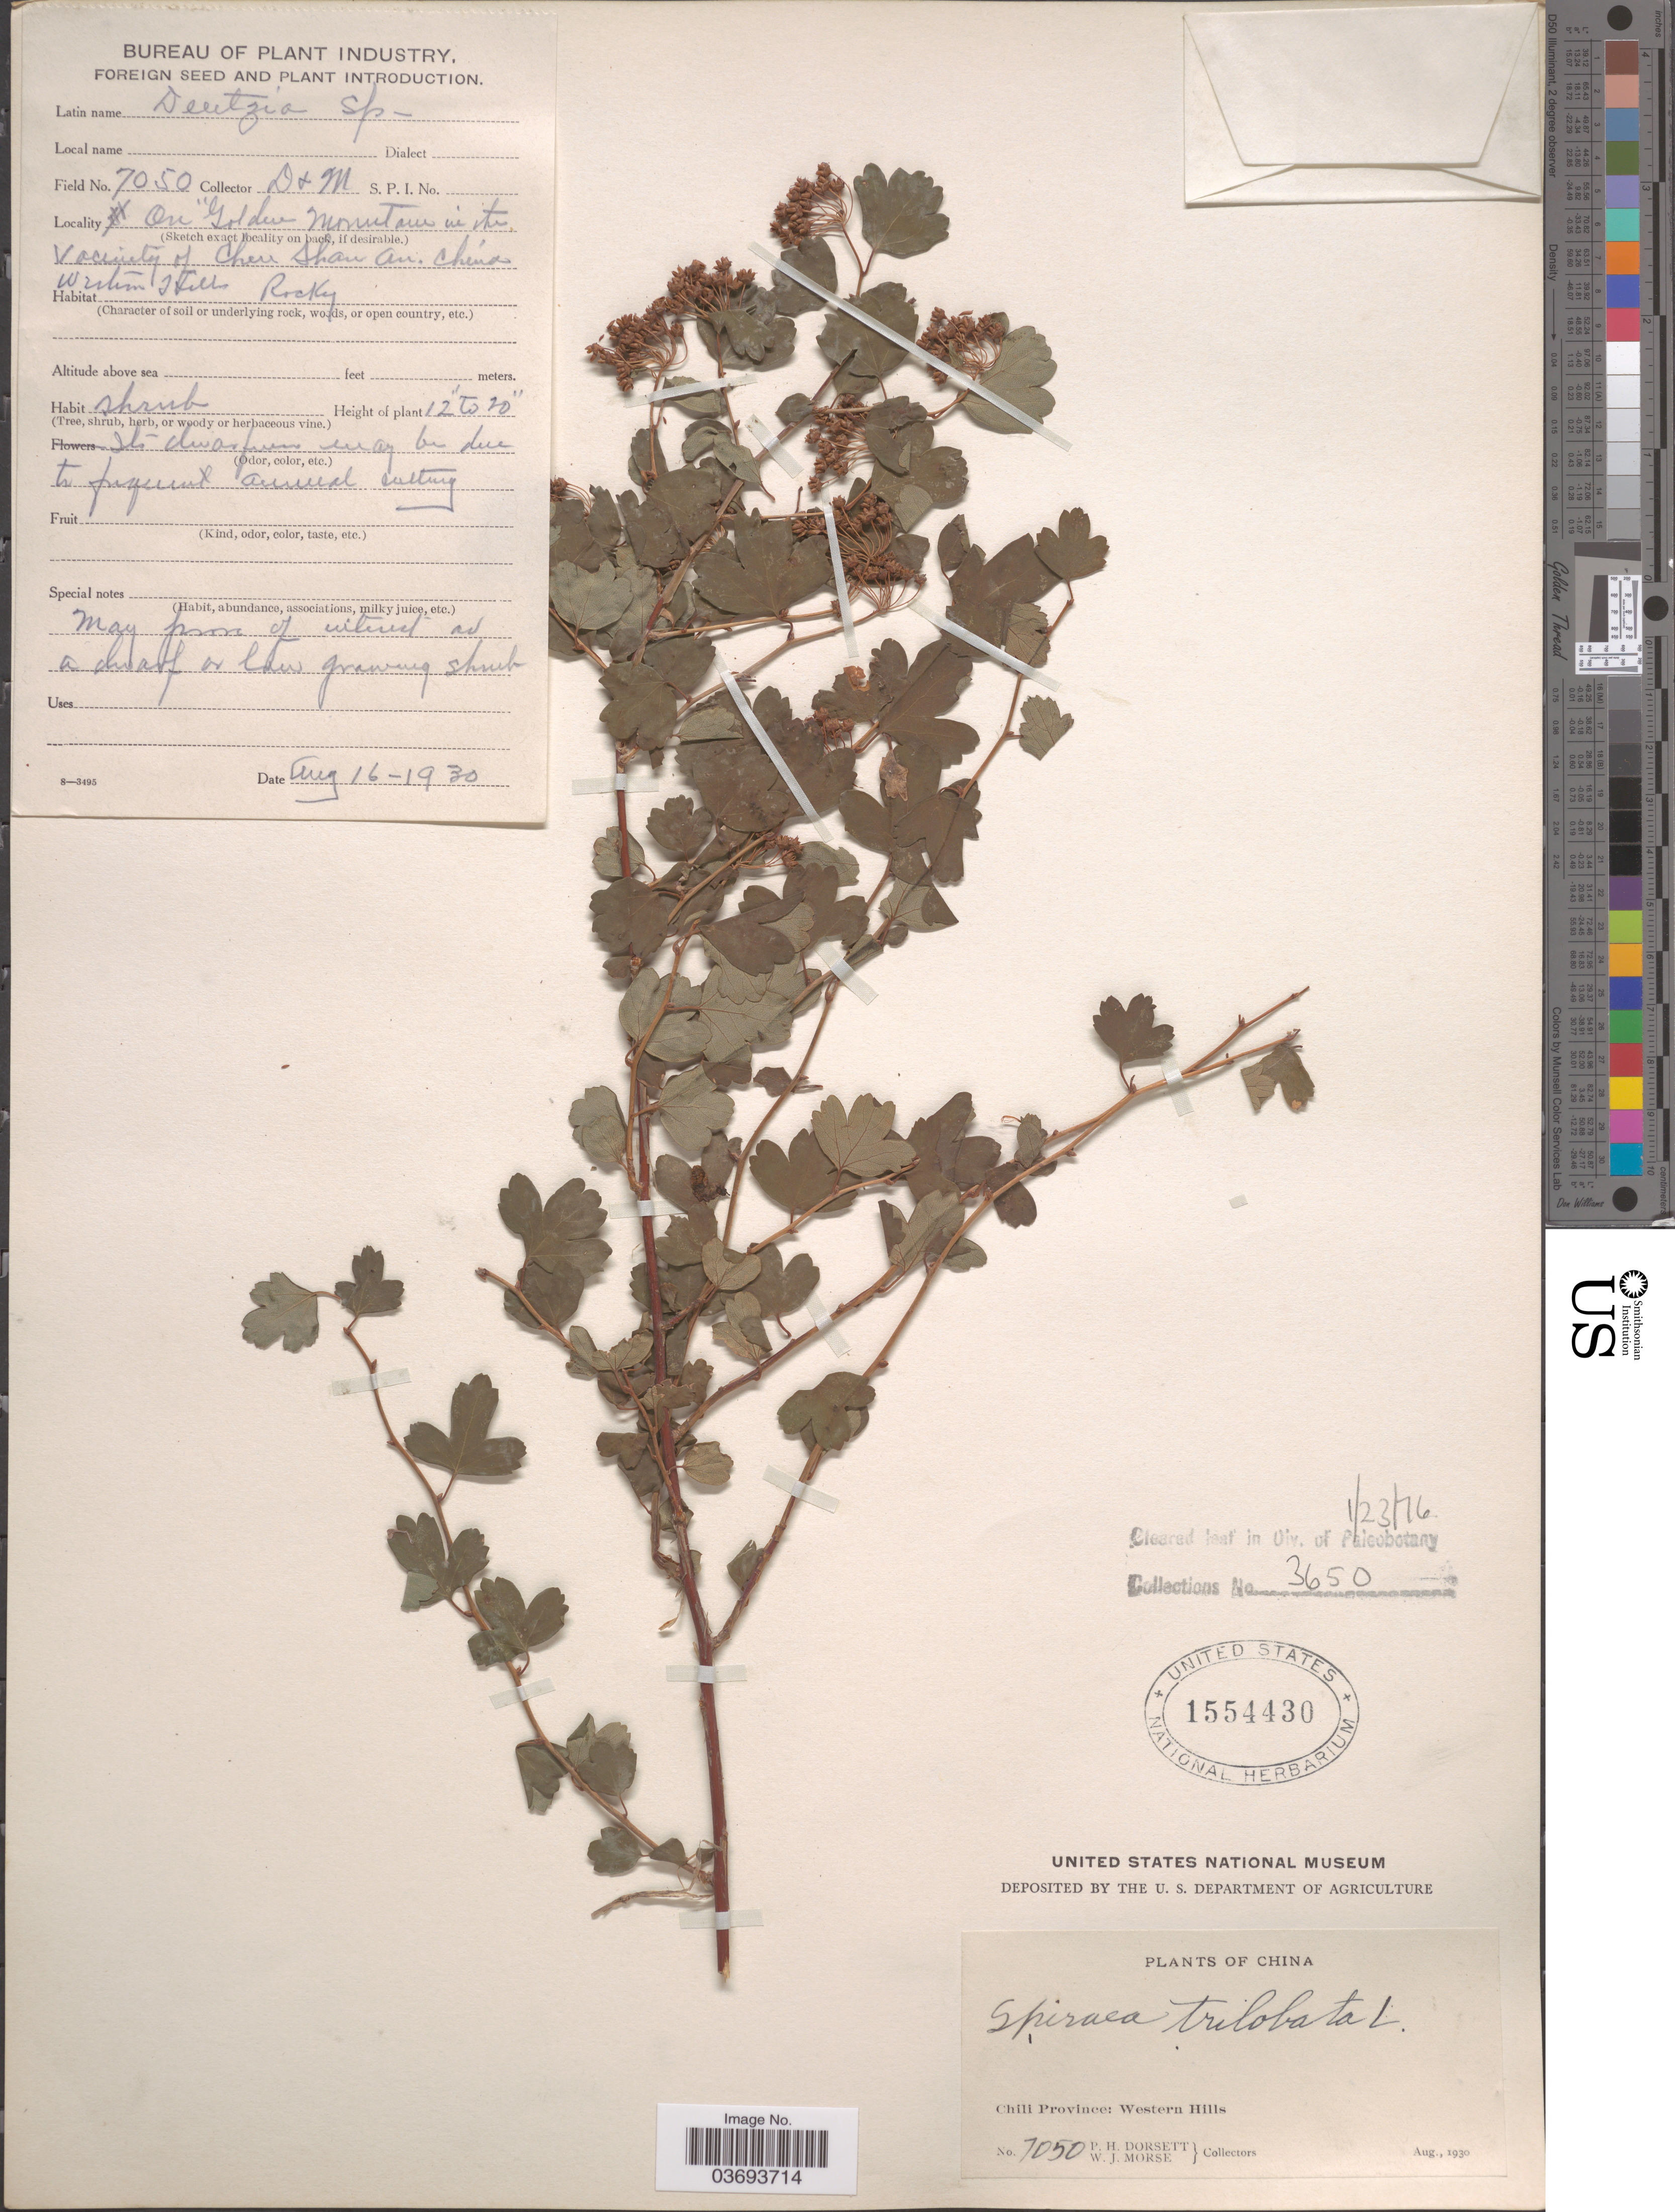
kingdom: Plantae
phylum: Tracheophyta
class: Magnoliopsida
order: Rosales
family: Rosaceae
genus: Spiraea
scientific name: Spiraea trilobata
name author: L.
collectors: P. H. Dorsett & W. J. Morse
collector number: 7050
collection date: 1930-08-16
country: China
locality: Chili Province: Western Hills. On Golden Mountain in the Vicinity of Chen Shan [interpreted] An.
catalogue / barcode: US 1554430